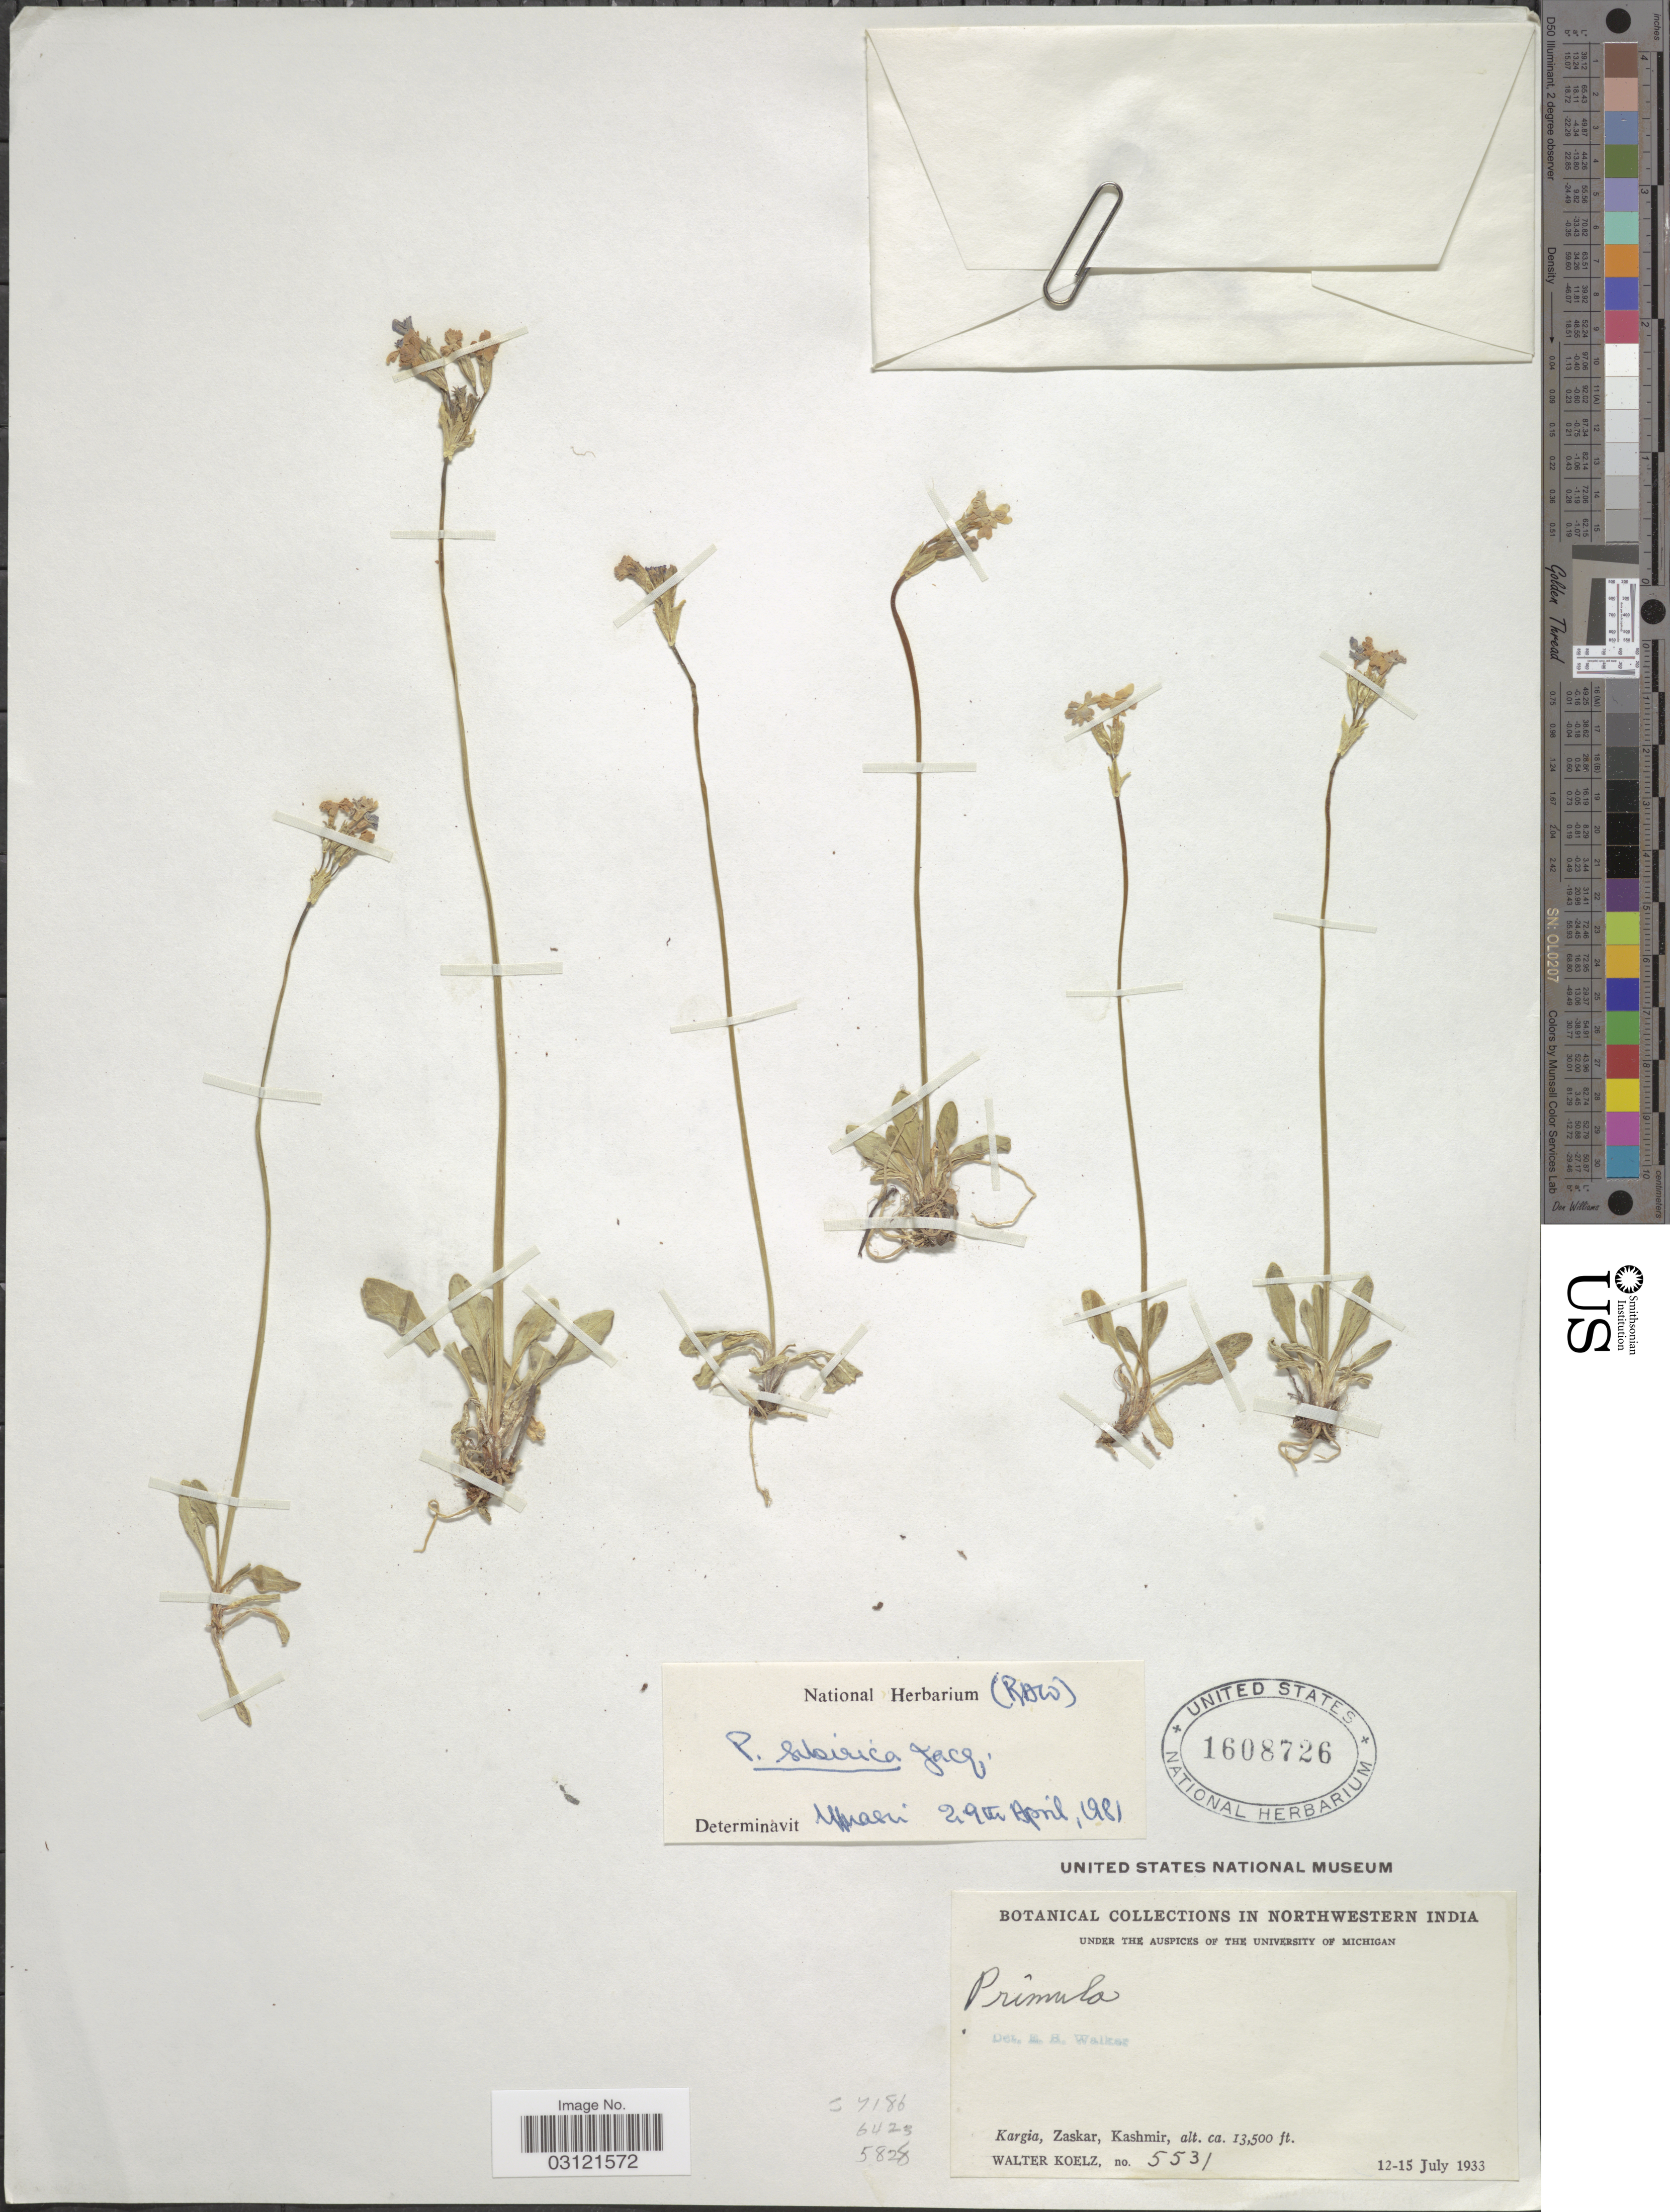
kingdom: Plantae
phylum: Tracheophyta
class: Magnoliopsida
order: Ericales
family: Primulaceae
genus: Primula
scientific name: Primula nutans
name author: Georgi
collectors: W. N. Koelz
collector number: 5531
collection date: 1933-07-12/1933-07-15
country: India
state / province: Jammu and Kashmir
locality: Northwestern India, Kargia, Zaskar, Kashmir.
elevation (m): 4115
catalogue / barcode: US 1608726